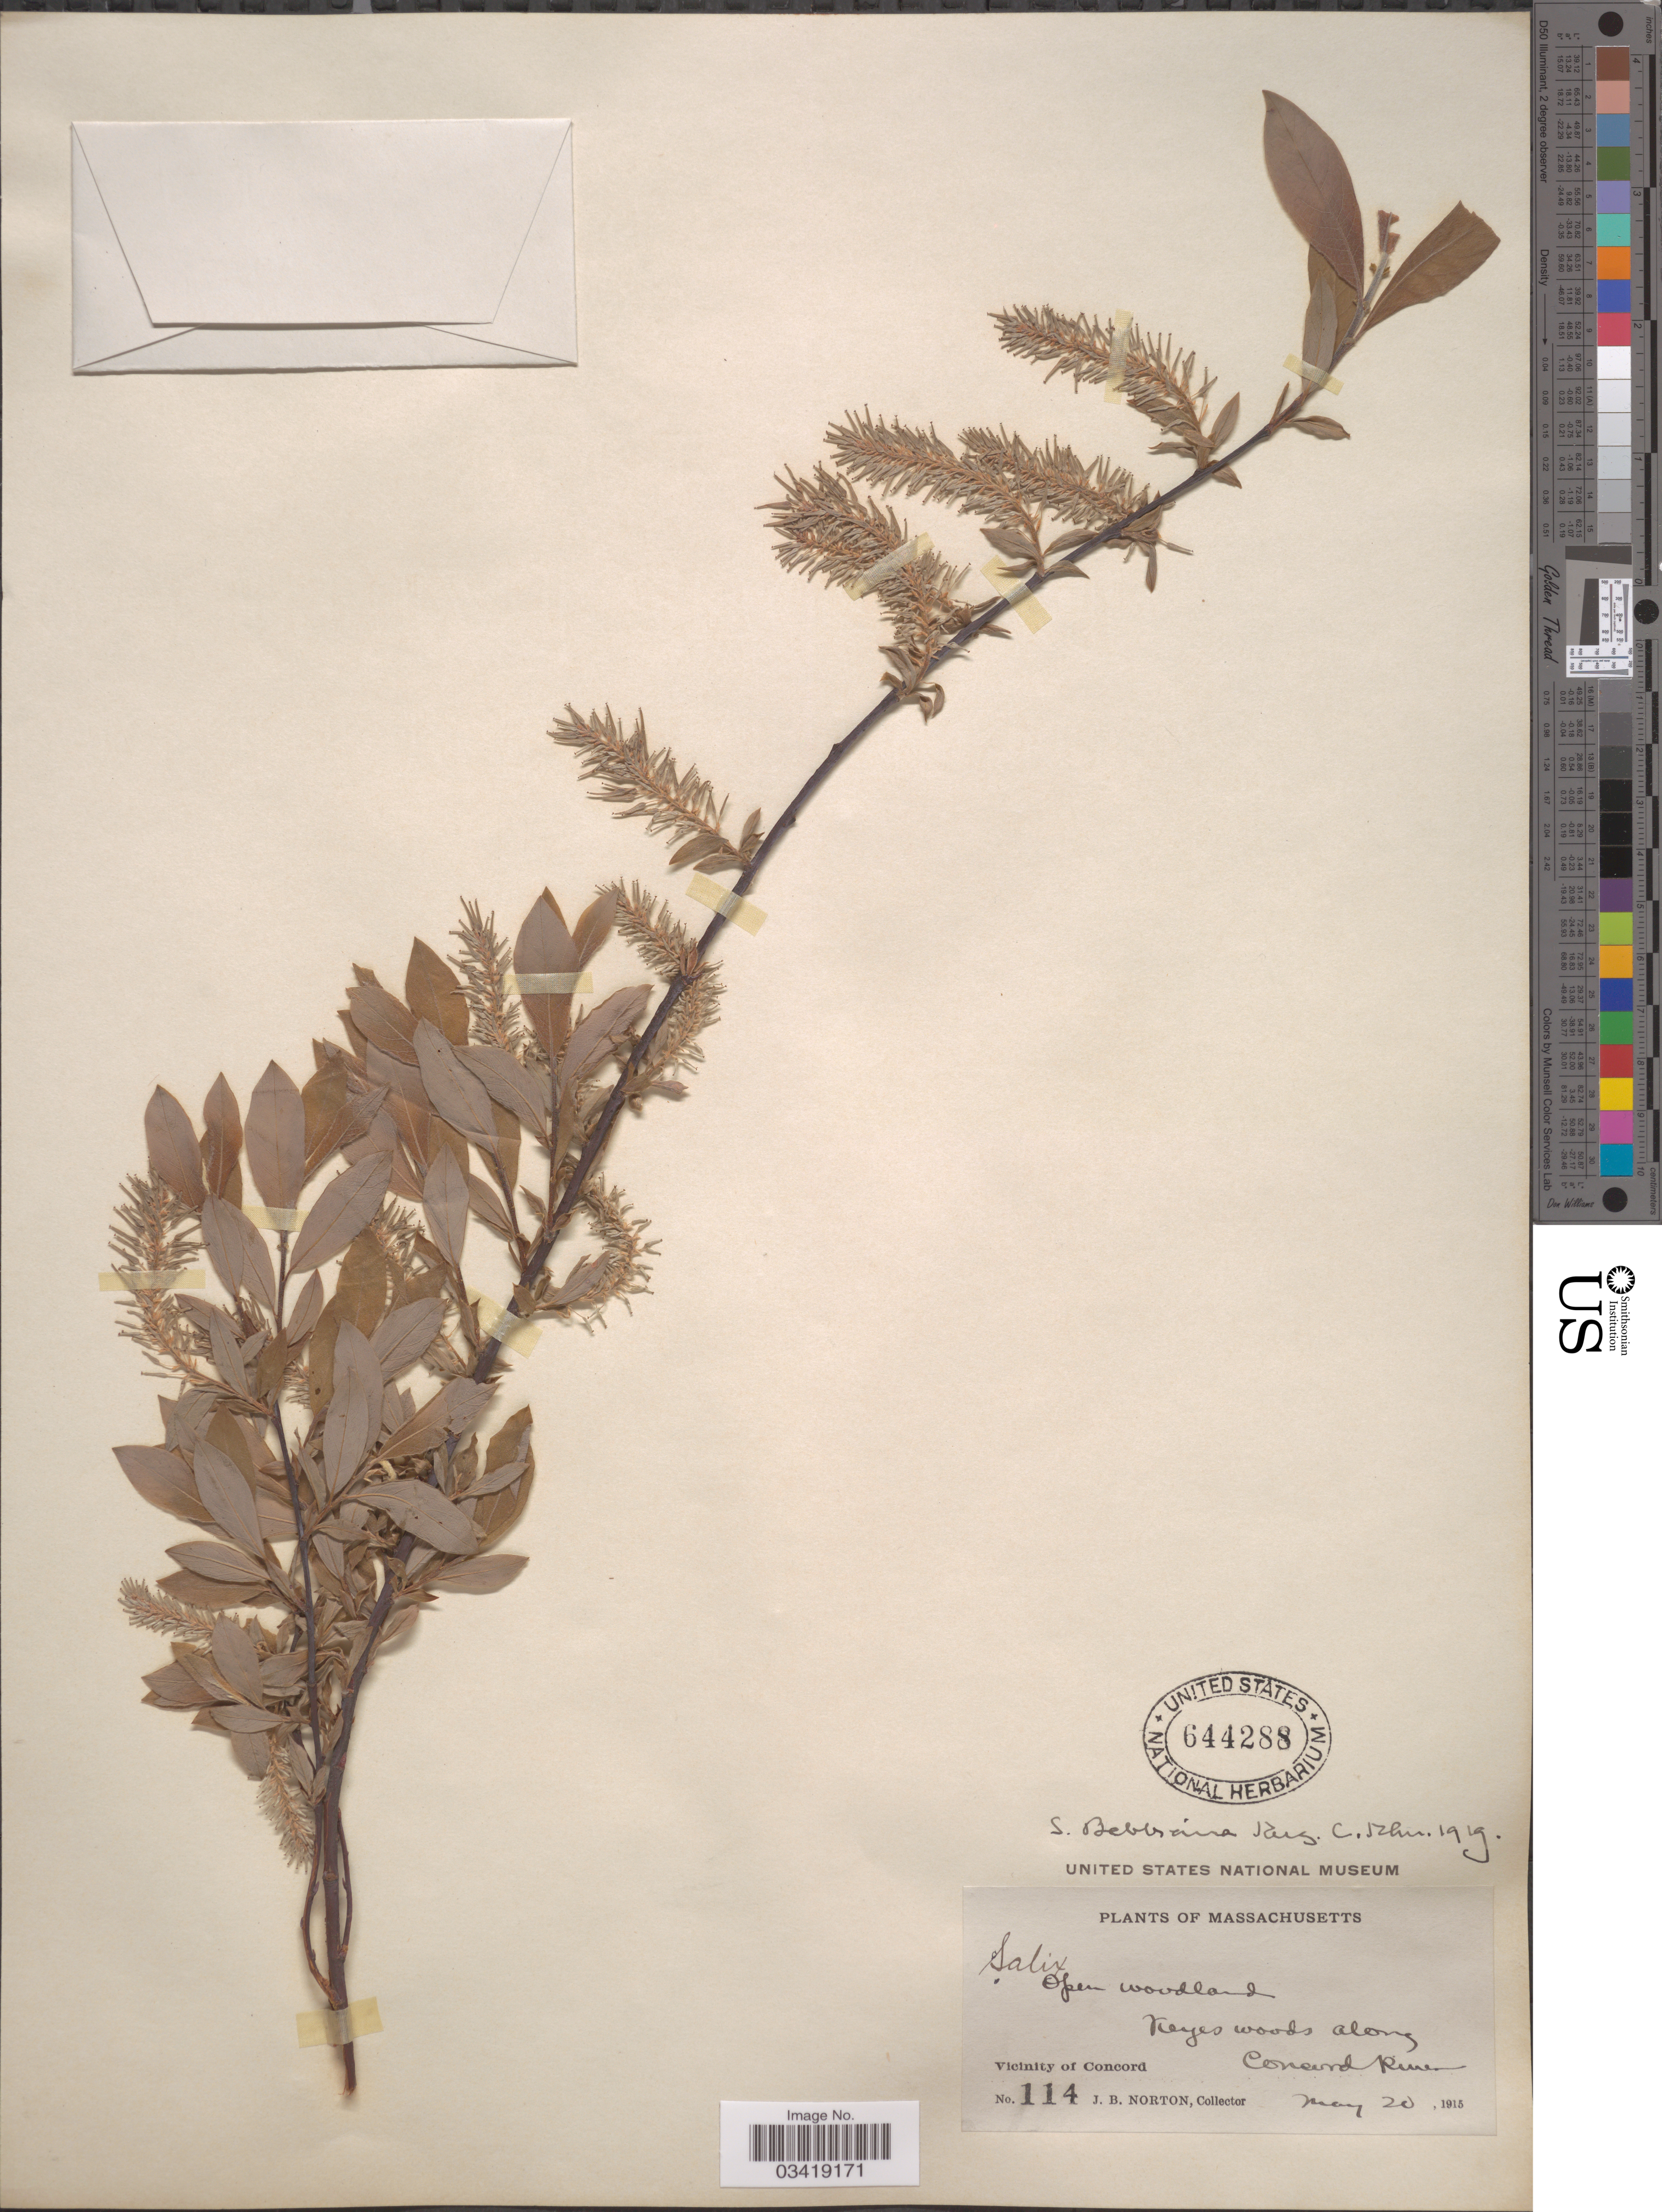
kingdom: Plantae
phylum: Tracheophyta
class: Magnoliopsida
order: Malpighiales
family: Salicaceae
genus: Salix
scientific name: Salix bebbiana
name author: Sarg.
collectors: J. B. Norton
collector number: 114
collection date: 1915-05-20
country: United States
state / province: Massachusetts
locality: Reyes woods along Concord River. Vicinity of Concord.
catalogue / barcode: US 644288